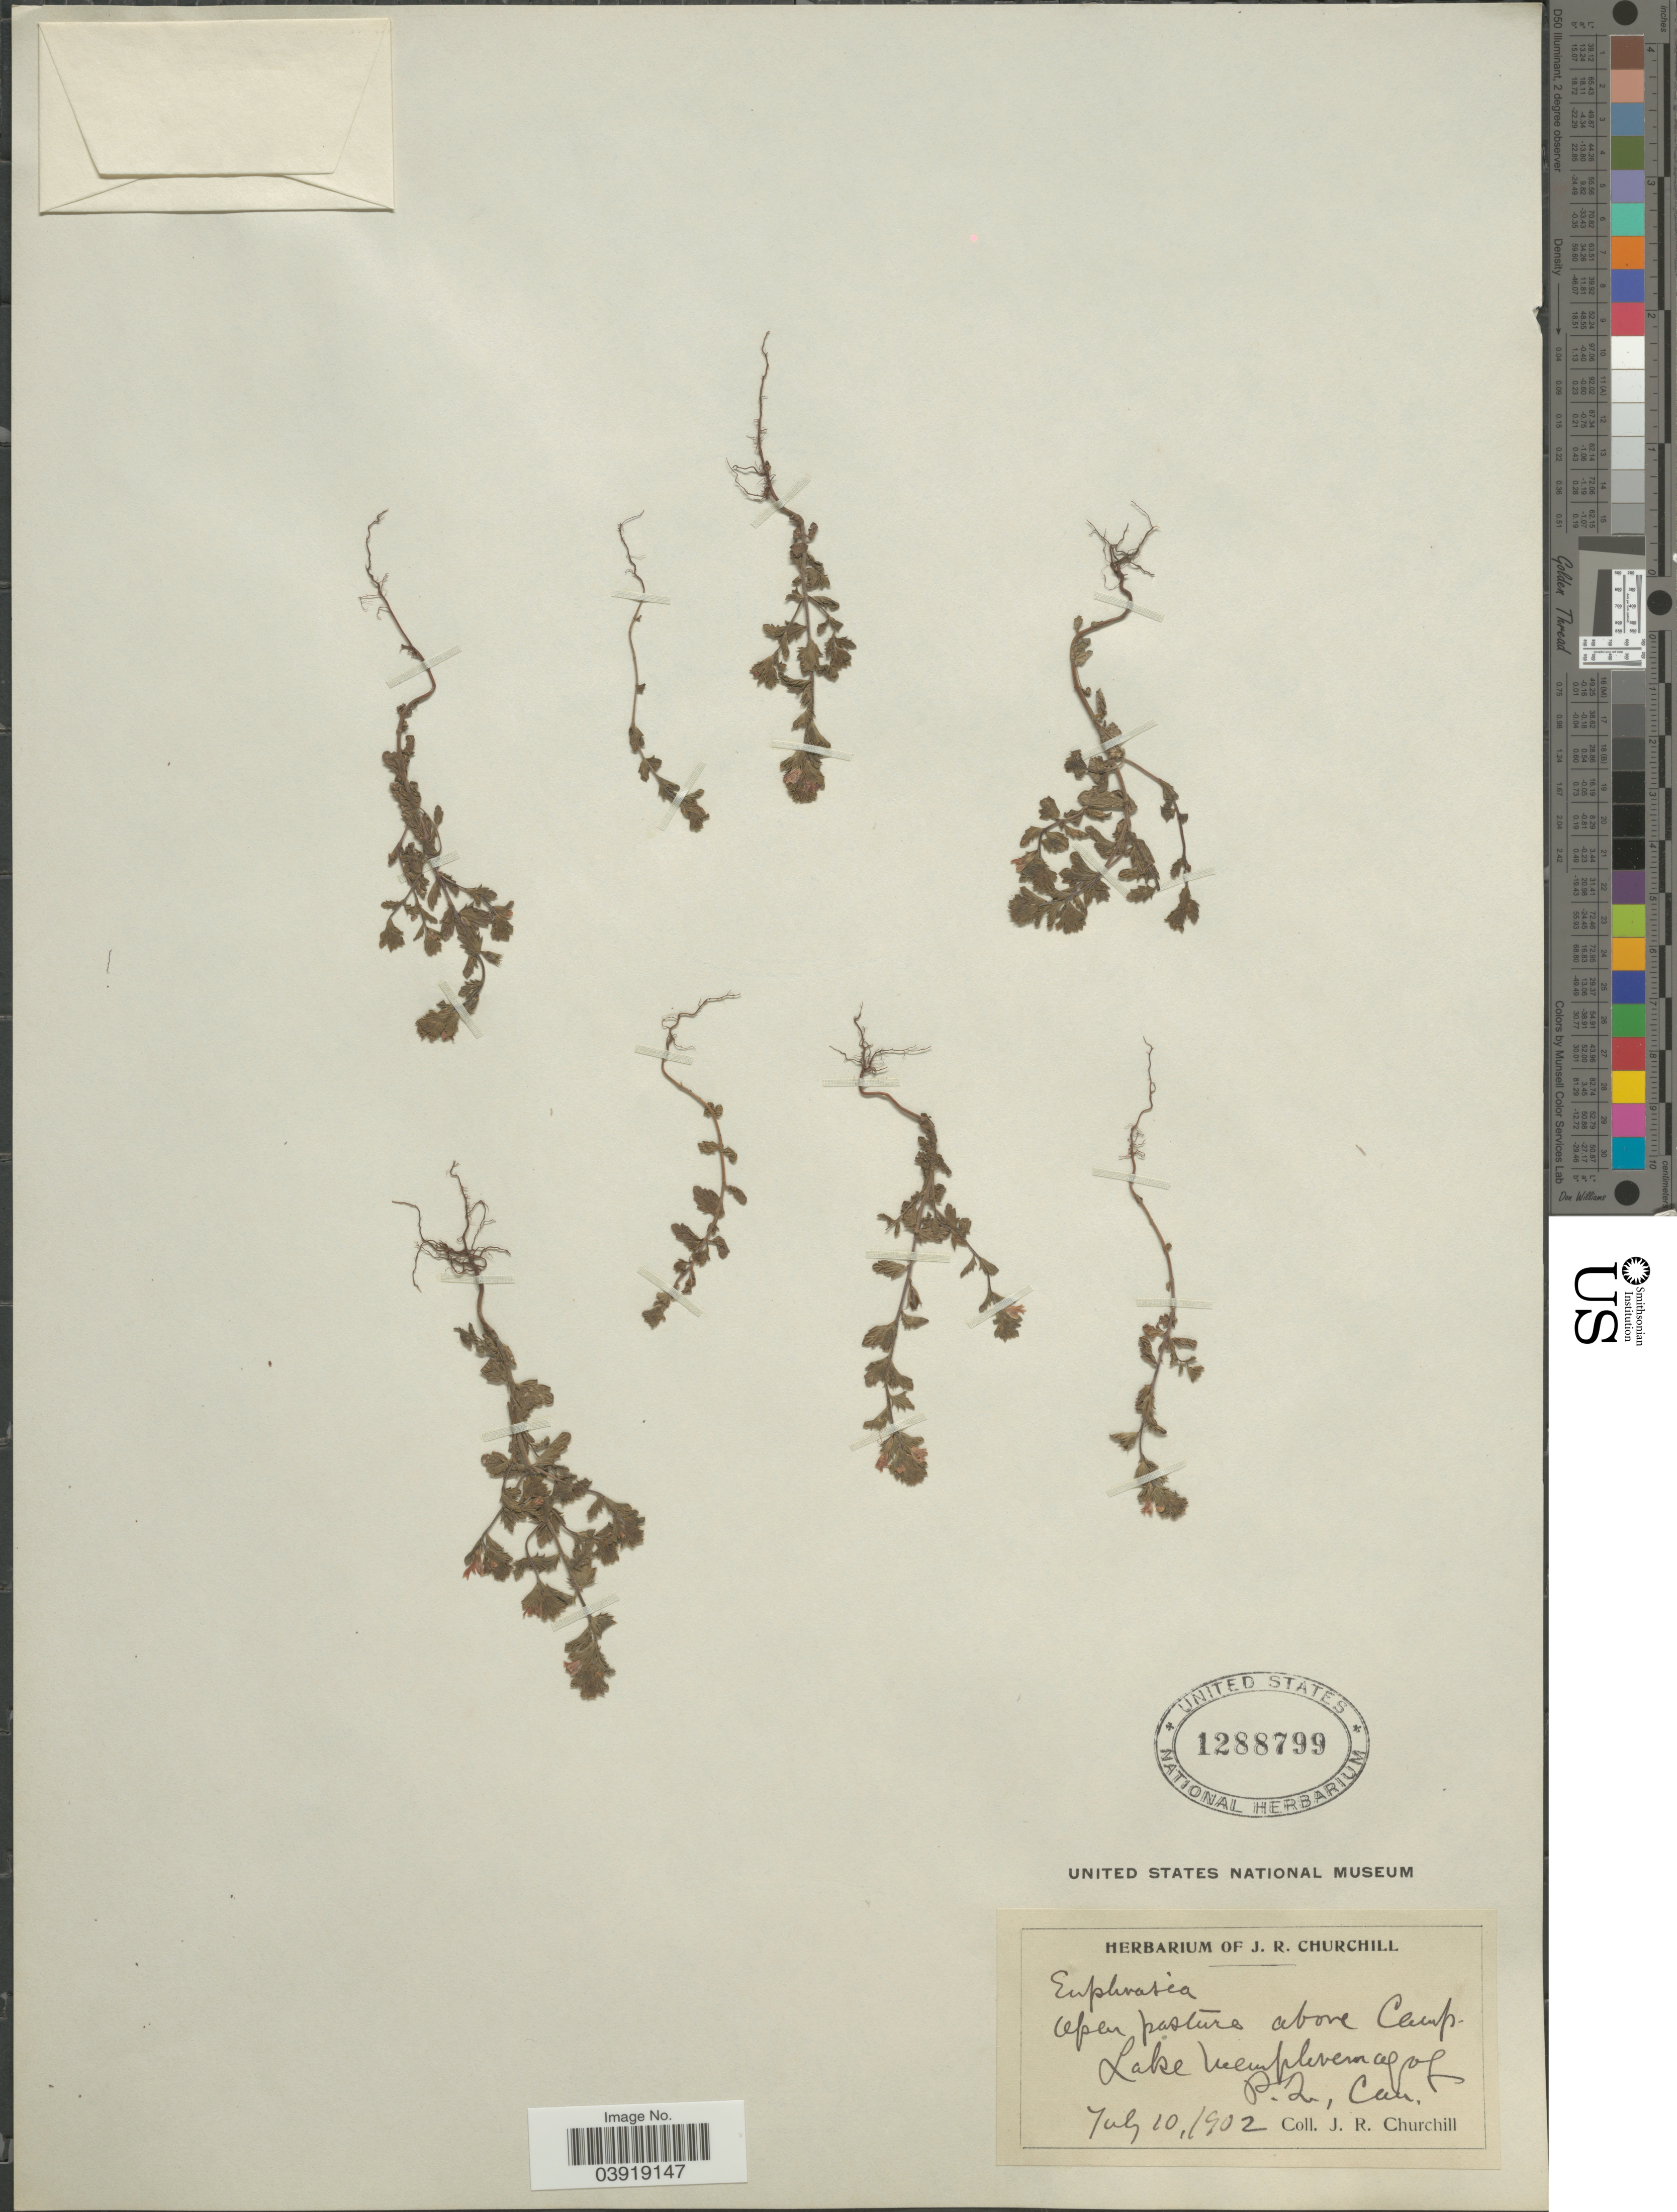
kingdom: Plantae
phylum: Tracheophyta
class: Magnoliopsida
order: Lamiales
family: Orobanchaceae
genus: Euphrasia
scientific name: Euphrasia sp.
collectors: J. Churchill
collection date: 1902-07-10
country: Canada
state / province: Prince Edward Island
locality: Open pasture above Camp. Lake Memphremagog.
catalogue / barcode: US 1288799